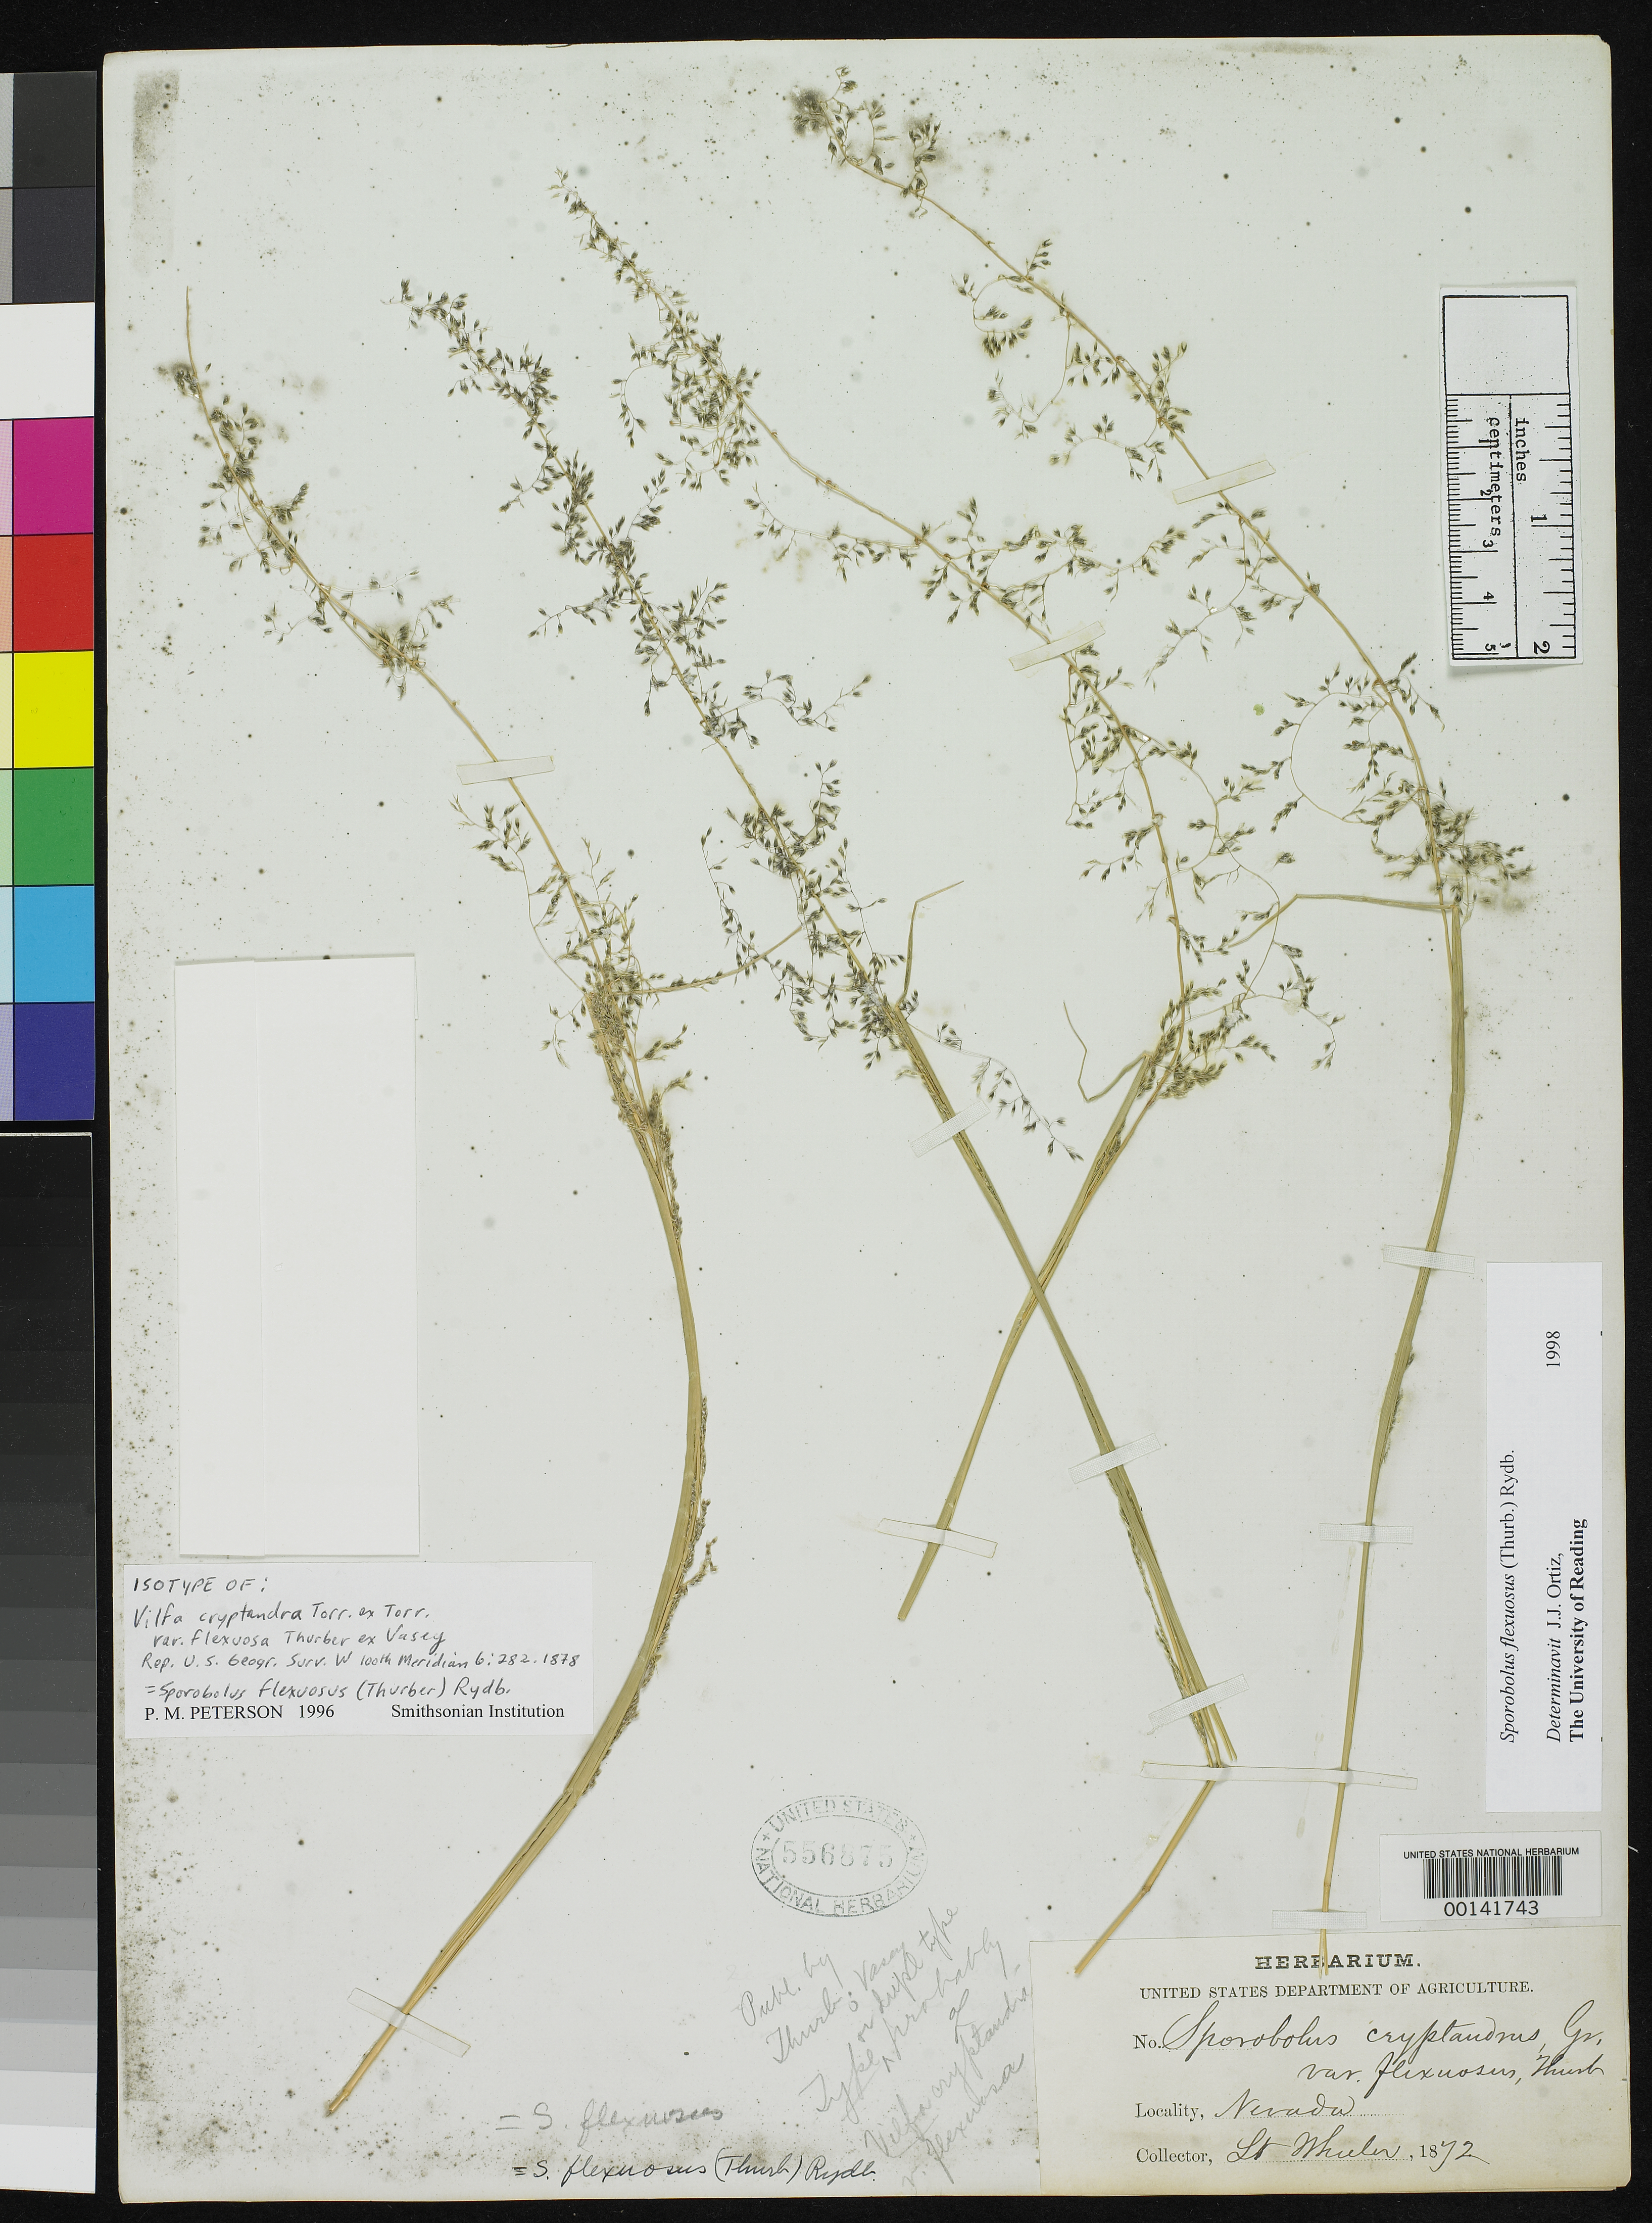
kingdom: Plantae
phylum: Tracheophyta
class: Liliopsida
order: Poales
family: Poaceae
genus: Vilfa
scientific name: Vilfa cryptandra var. flexuosa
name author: Thurb. ex Vasey in G.M. Wheeler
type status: Isotype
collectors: G. Wheeler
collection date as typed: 1872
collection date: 1872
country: United States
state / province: Nevada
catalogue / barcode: US 556875